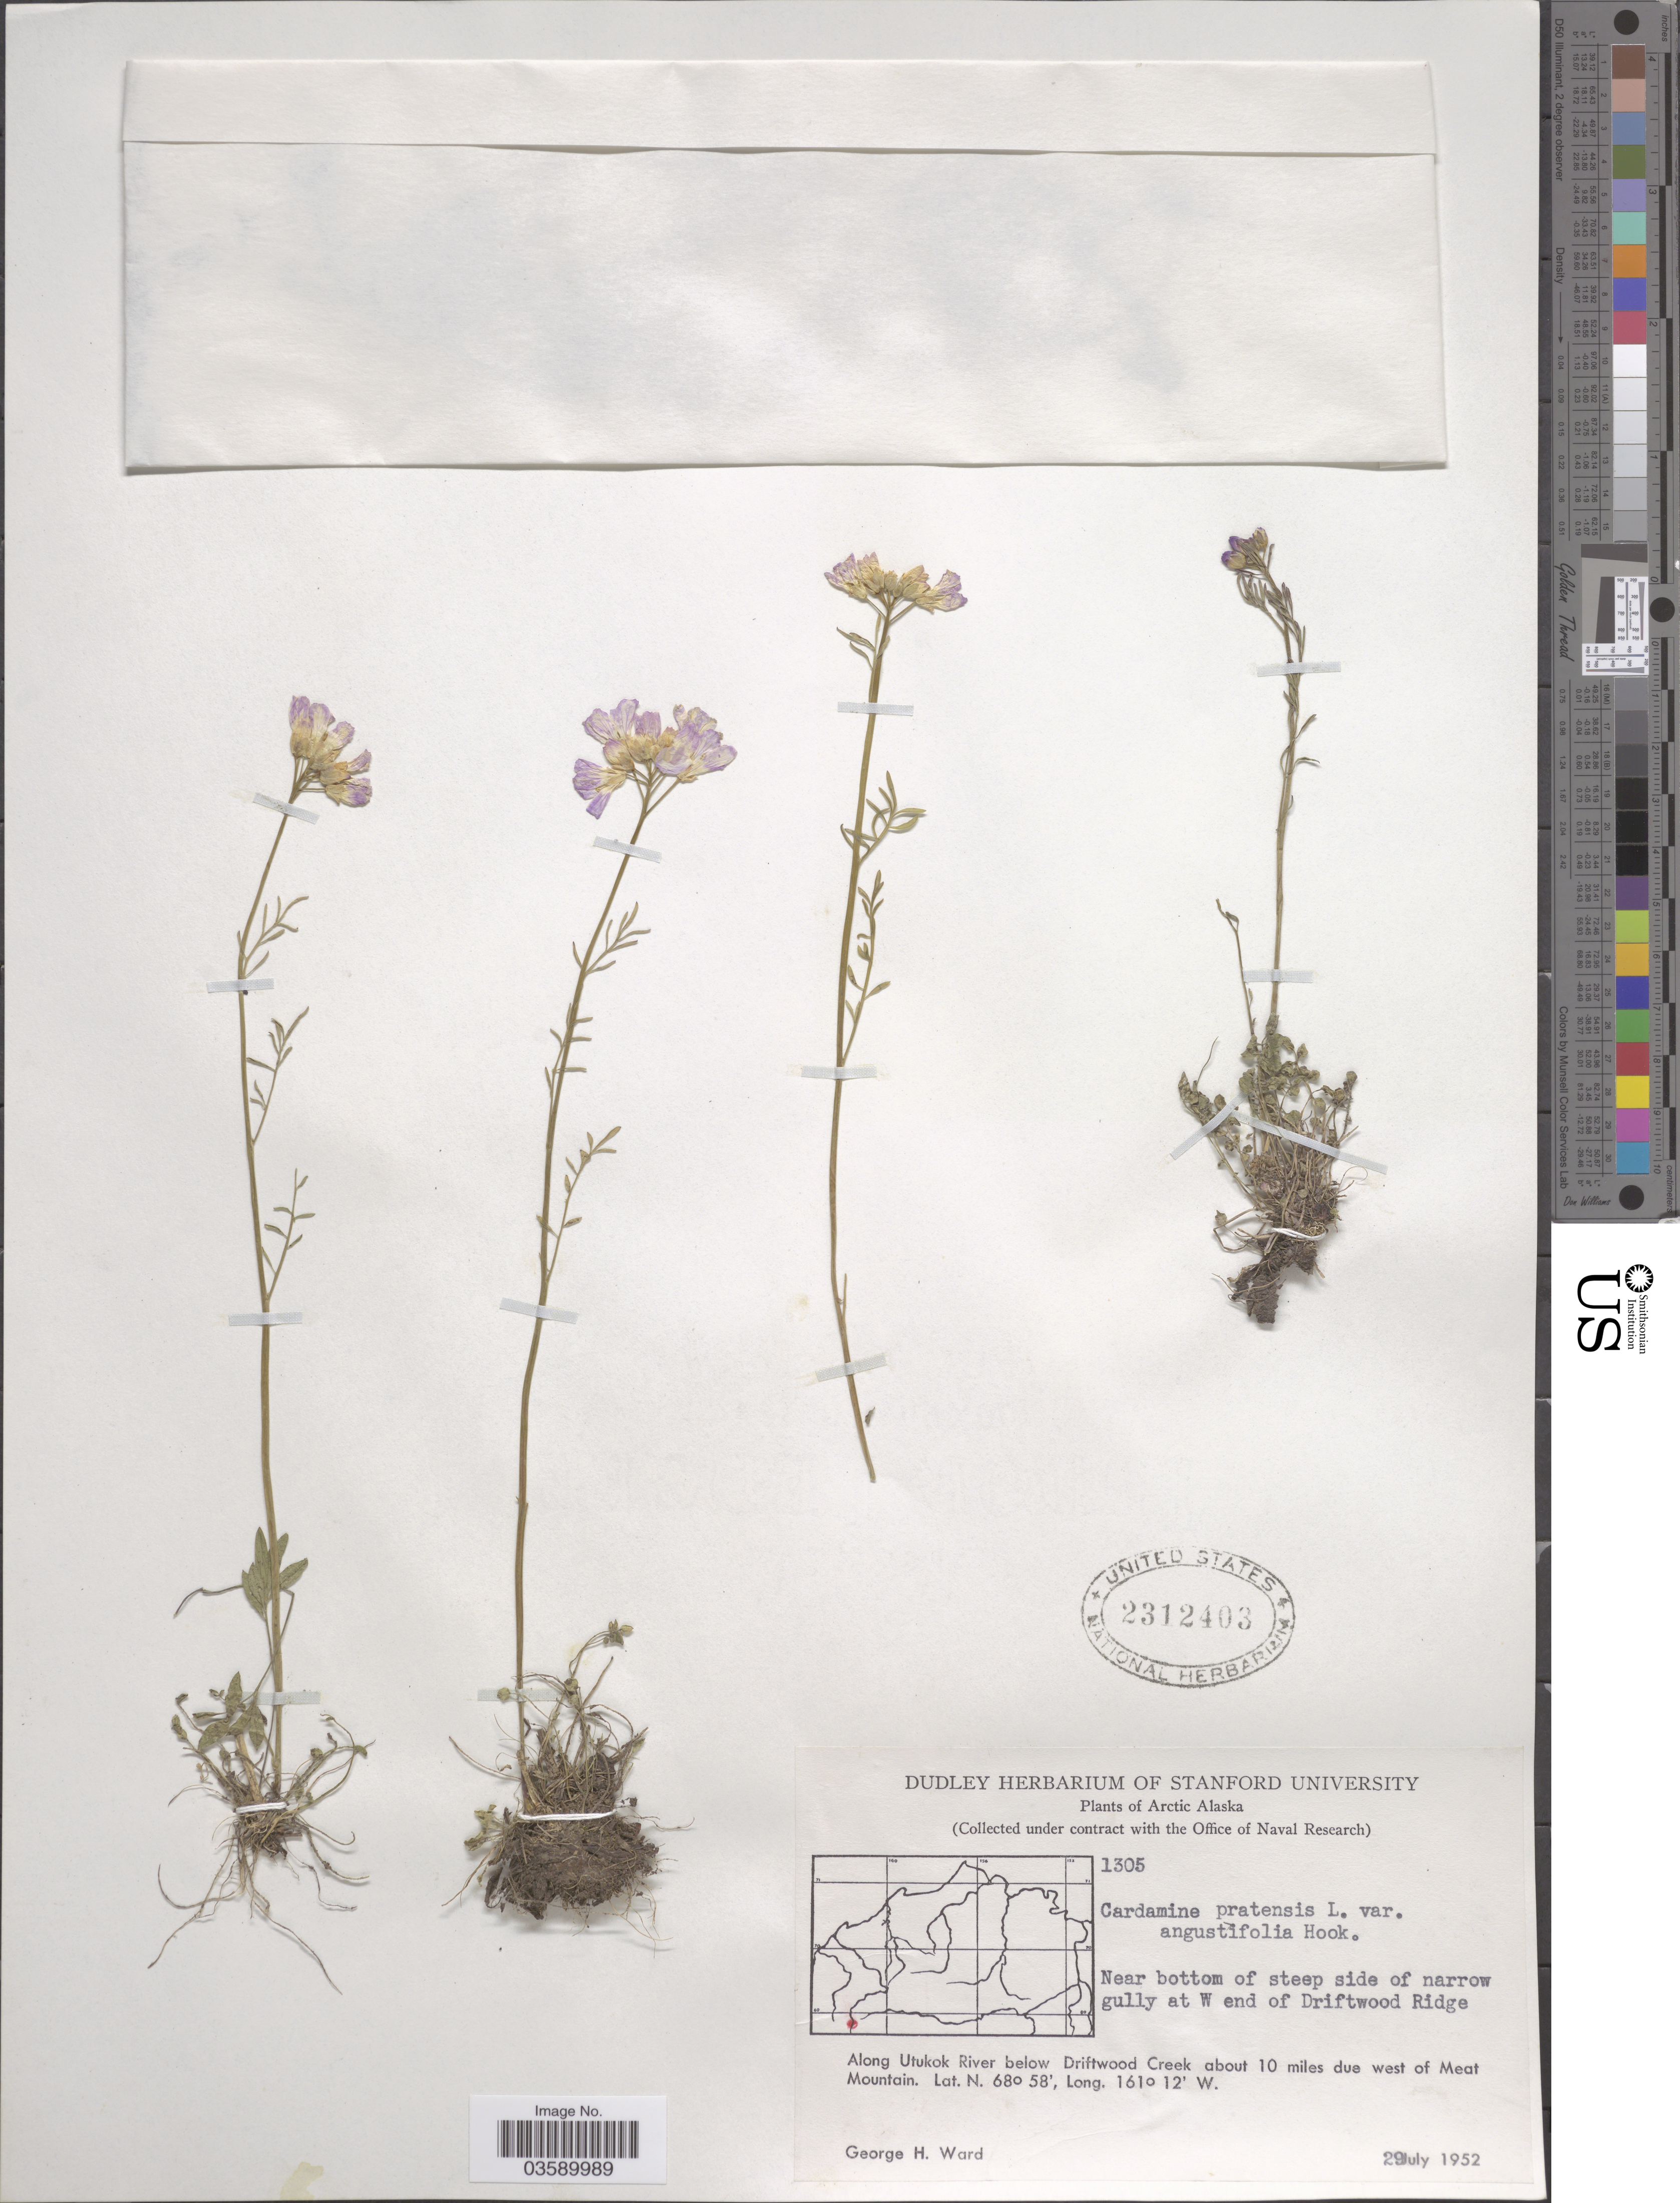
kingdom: Plantae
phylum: Tracheophyta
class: Magnoliopsida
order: Brassicales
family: Brassicaceae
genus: Cardamine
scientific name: Cardamine pratensis subsp. angustifolia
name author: (Hook.) O.E. Schulz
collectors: G. H. Ward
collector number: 1305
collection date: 1952-07-29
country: United States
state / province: Alaska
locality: Arctic Alaska. Near bottom of steep side of narrow gully at W end of Driftwood Ridge. Along Utukok River below Driftwood Creek, about 10 miles due west of Meat Mountain.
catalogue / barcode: US 2312403